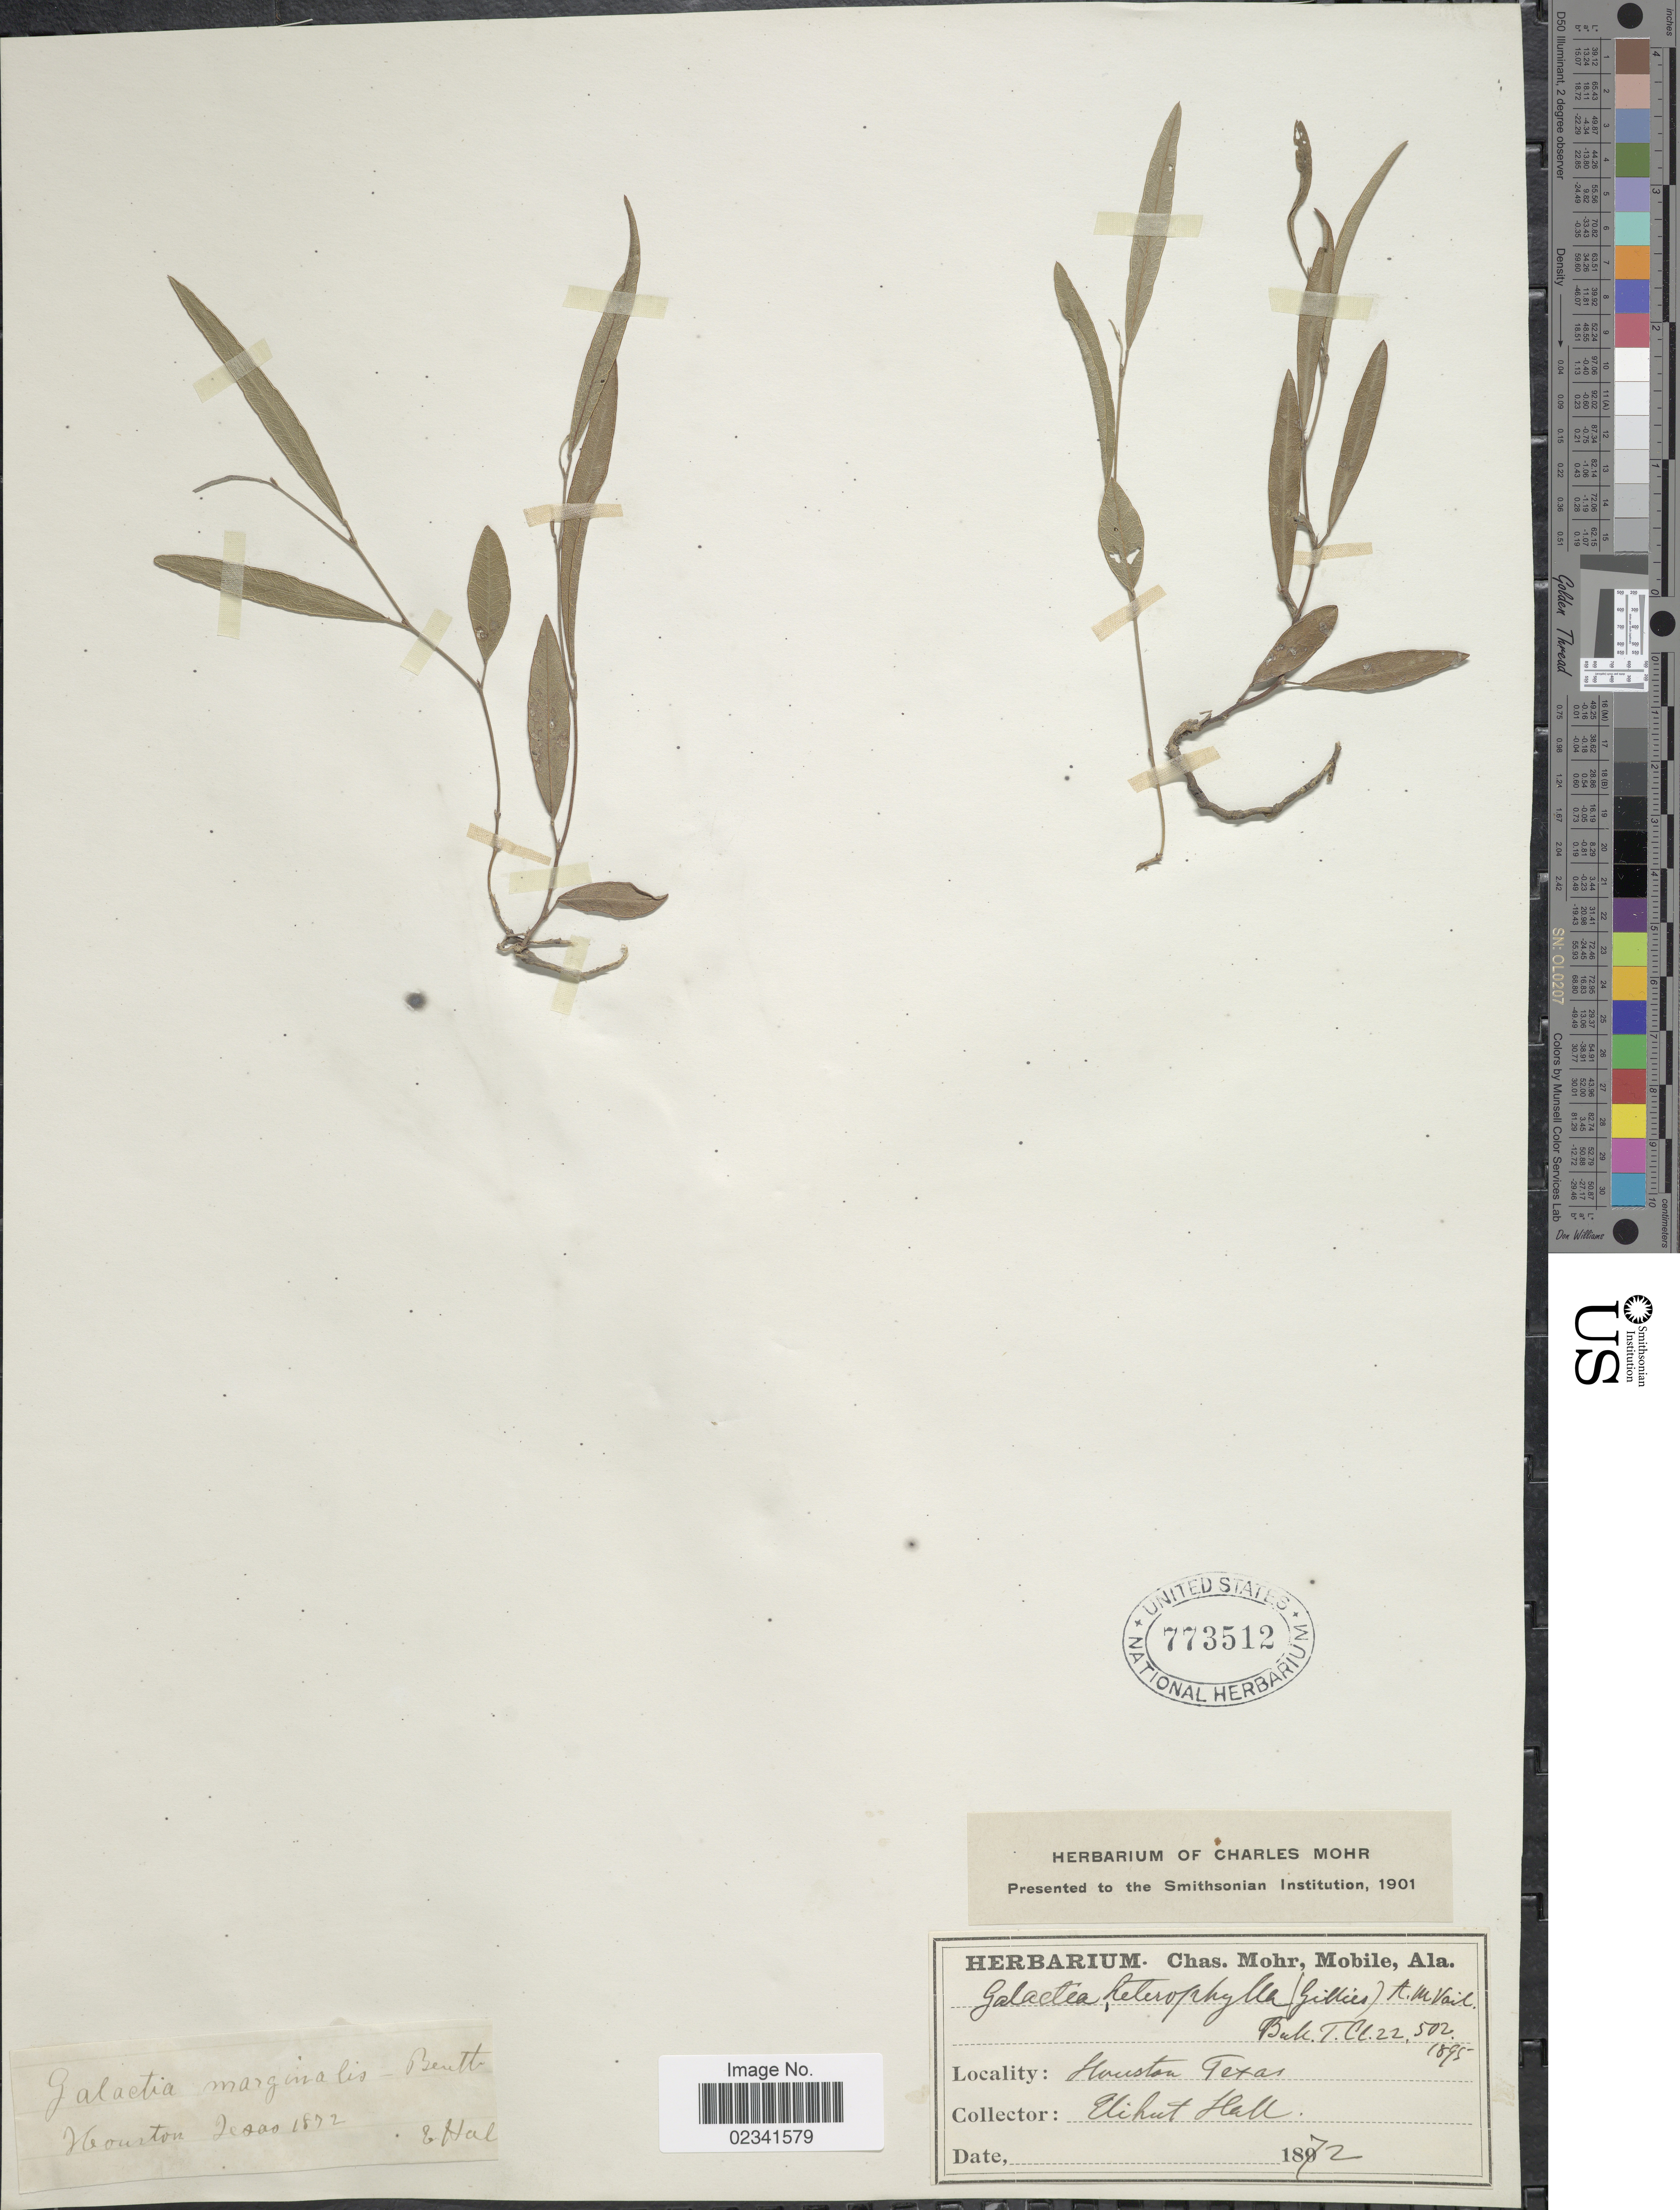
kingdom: Plantae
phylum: Tracheophyta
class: Magnoliopsida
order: Fabales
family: Fabaceae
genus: Galactia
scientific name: Galactia marginalis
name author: Benth.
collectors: E. Hall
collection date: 1872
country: United States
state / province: Texas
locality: Houston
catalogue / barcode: US 773512